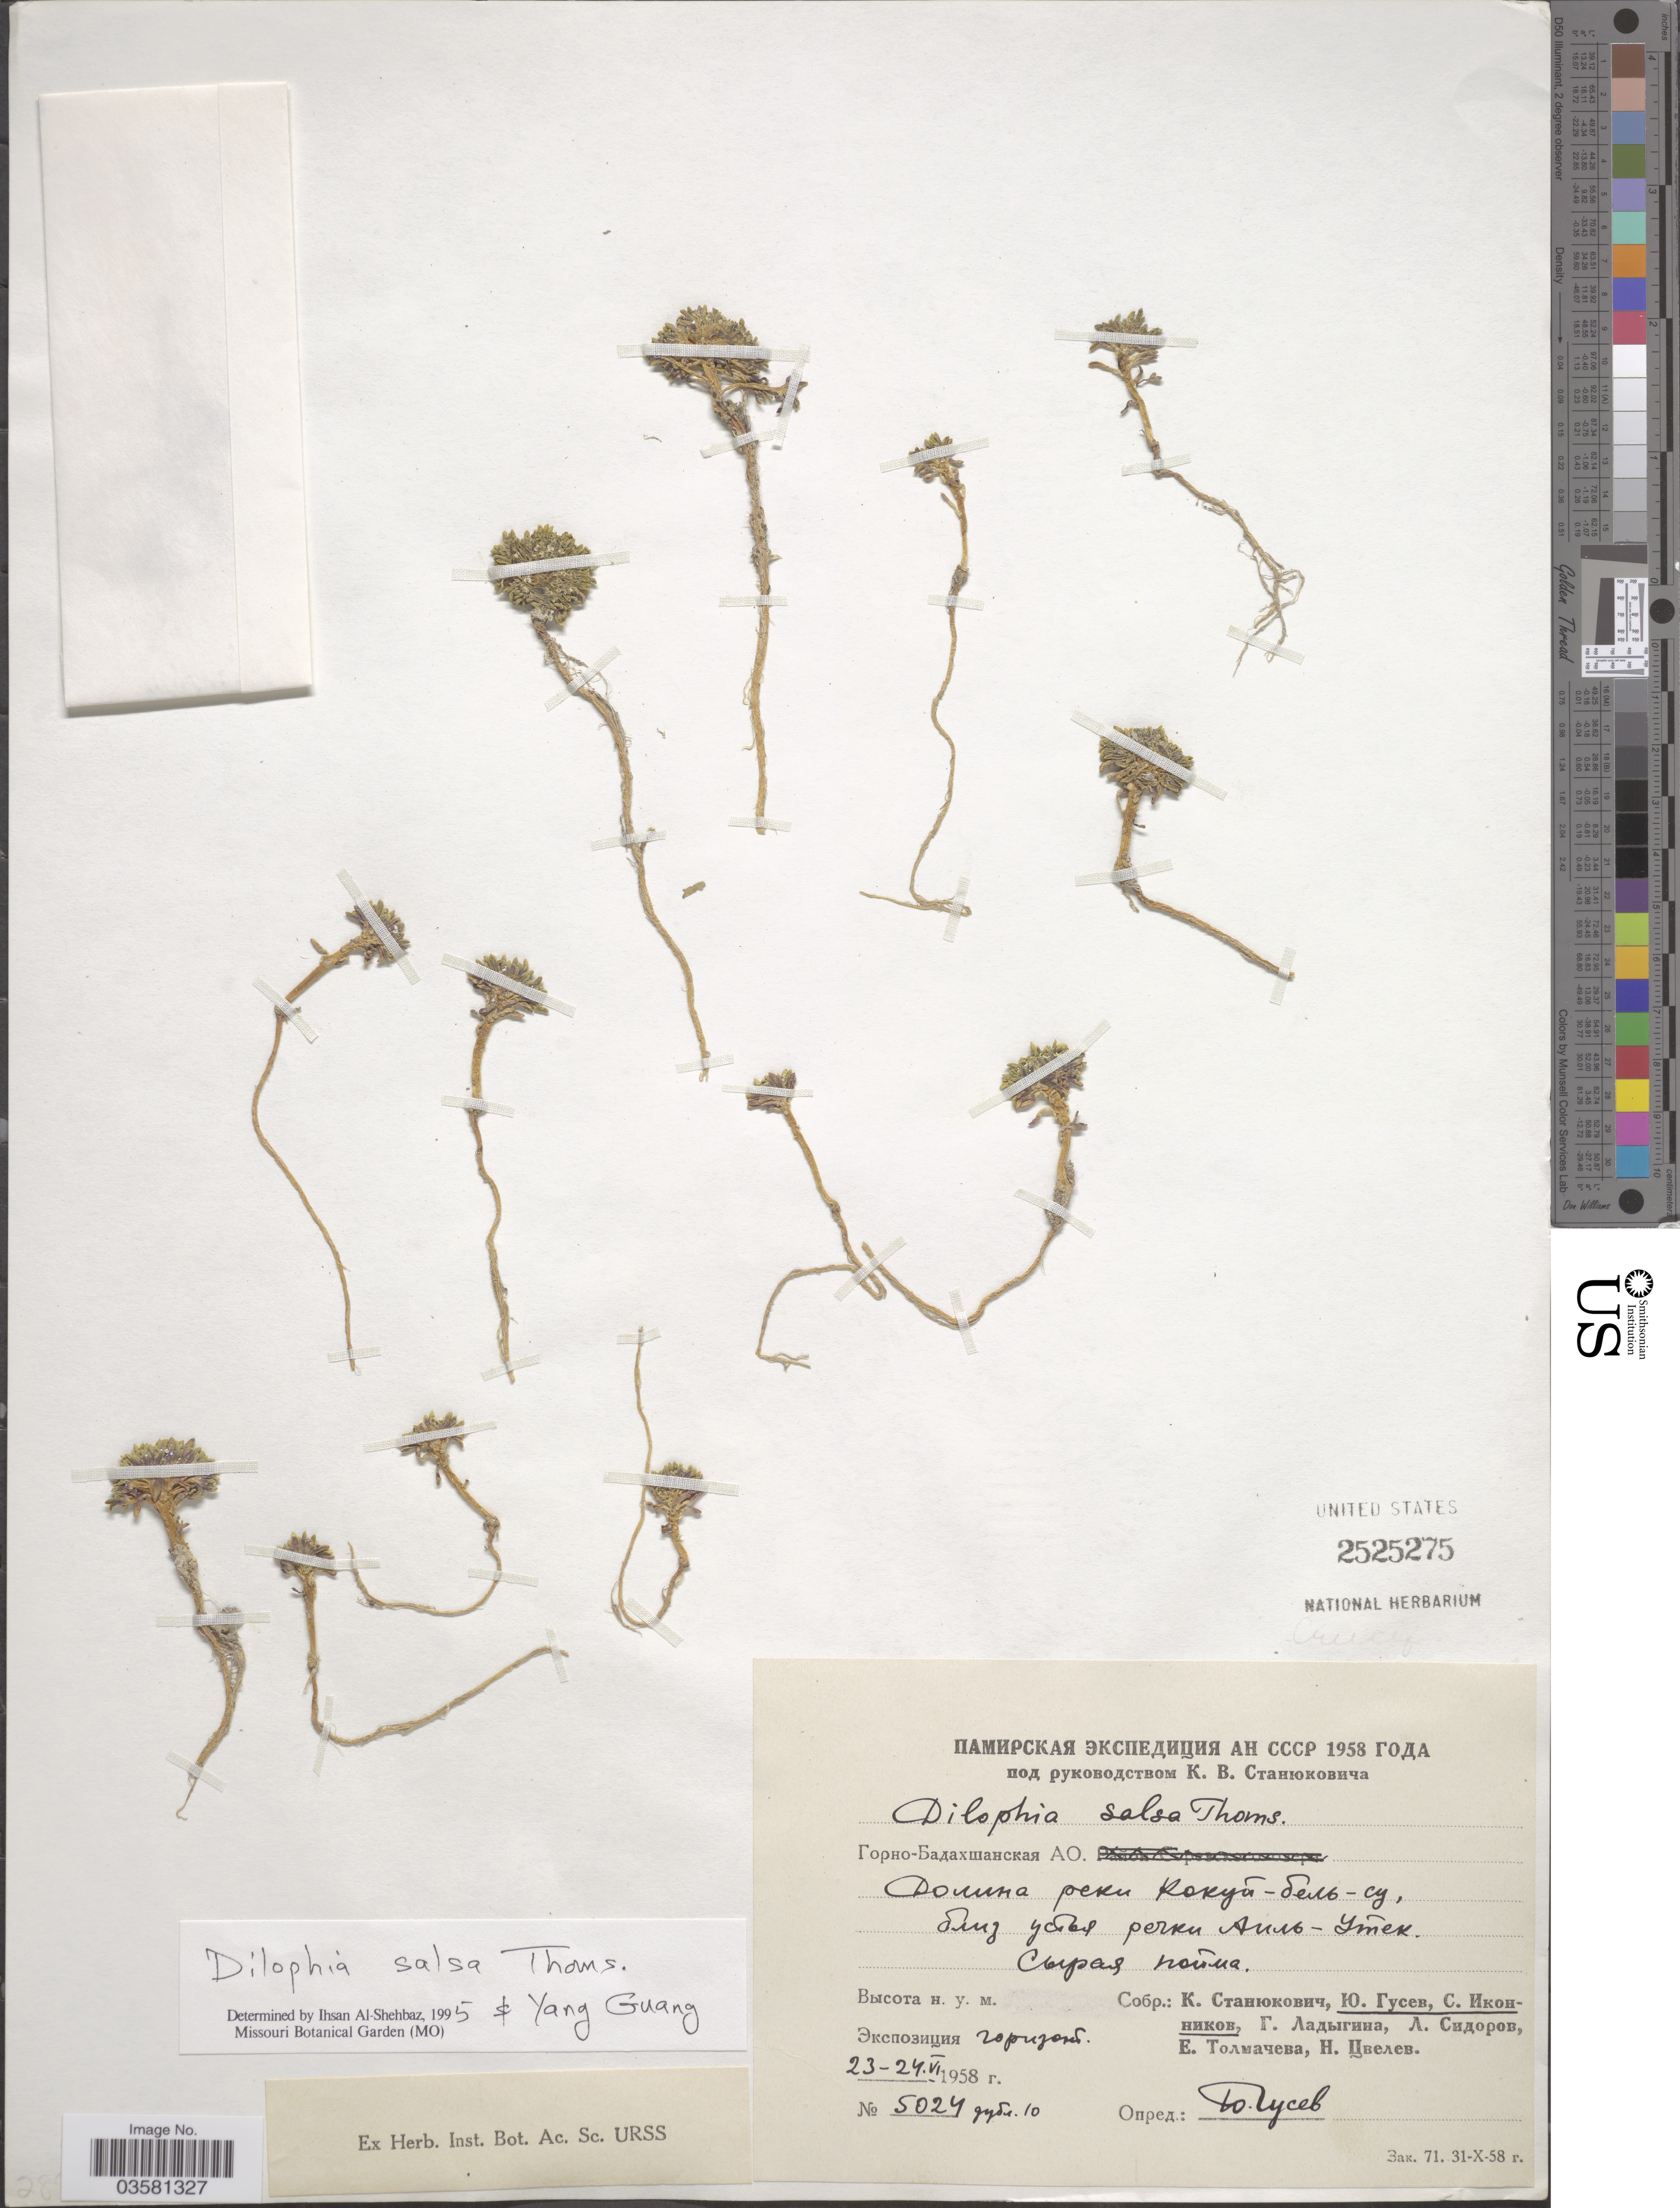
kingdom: Plantae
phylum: Tracheophyta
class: Magnoliopsida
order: Brassicales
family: Brassicaceae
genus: Dilophia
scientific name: Dilophia salsa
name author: Thomson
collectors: U. Gusev & S. Ikonnikov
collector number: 5024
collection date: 1958-06-23/1958-06-24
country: Tajikistan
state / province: Gorno-Badakhstan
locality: Valley of River Kokuy-Bel-Su near estuary of River Ail-Utek.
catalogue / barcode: US 2525275